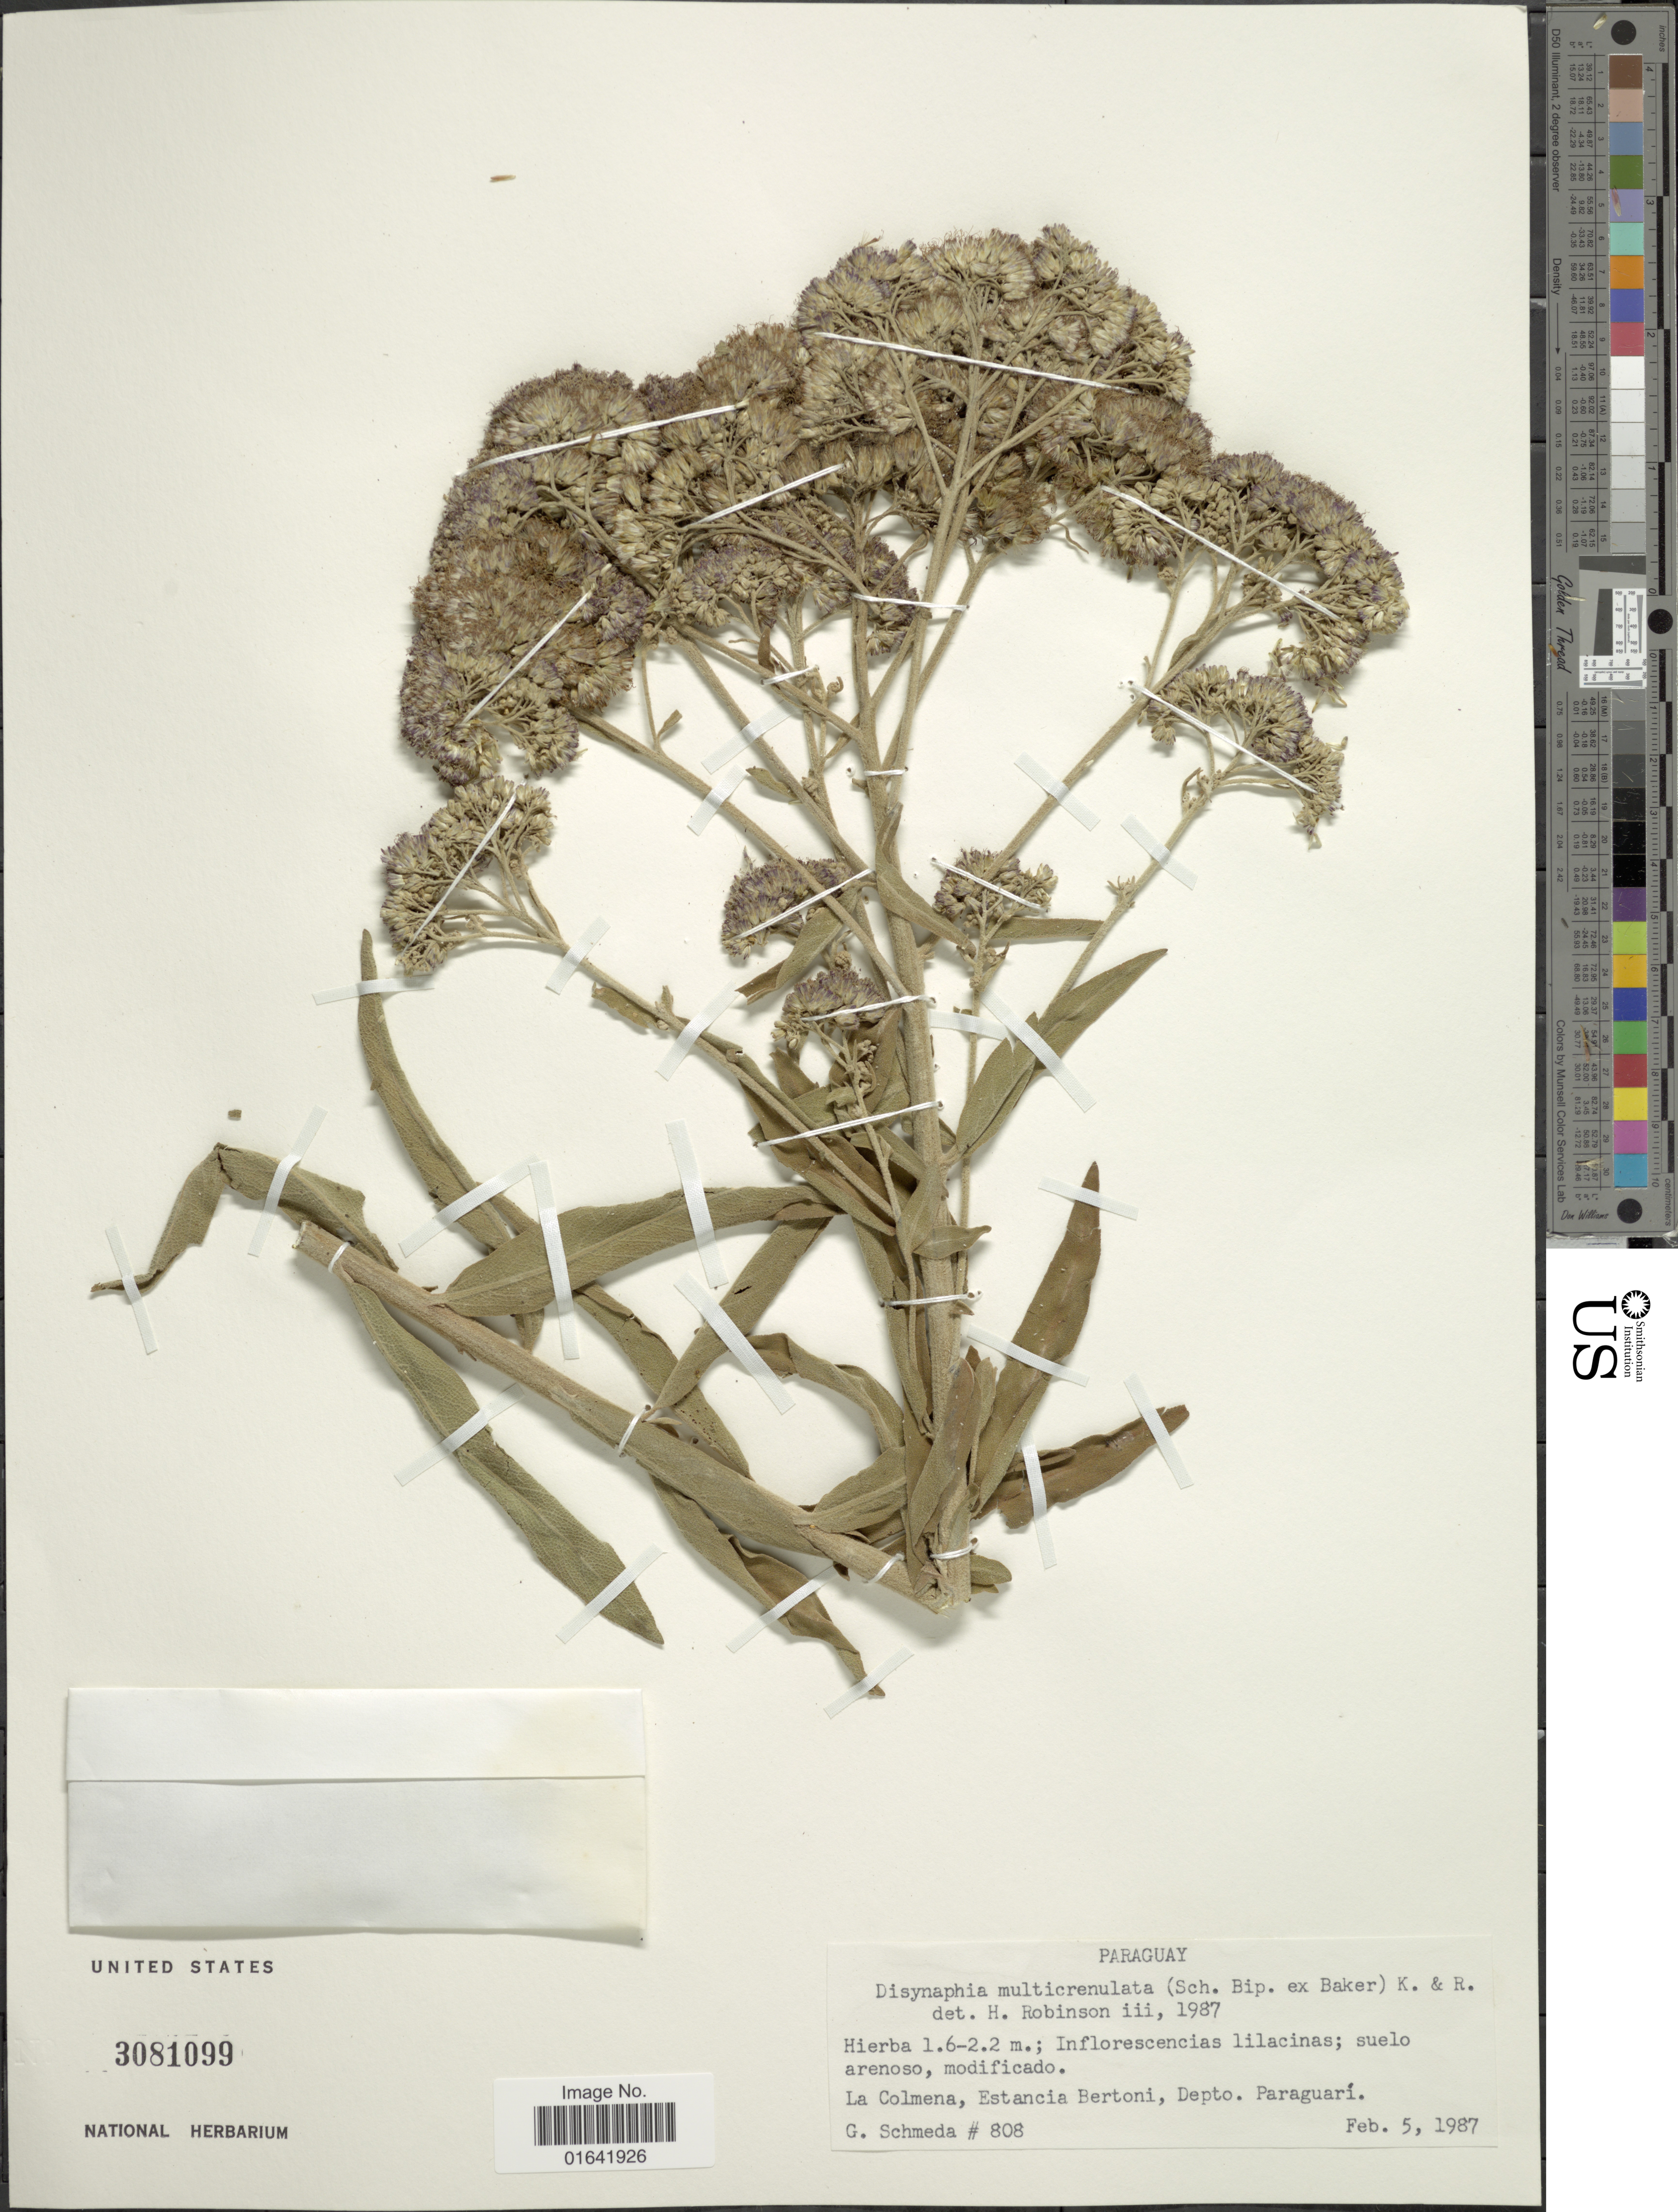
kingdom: Plantae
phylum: Tracheophyta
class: Magnoliopsida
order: Asterales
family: Asteraceae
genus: Disynaphia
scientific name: Disynaphia multicrenulata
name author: (Sch. Bip. ex Baker) R.M. King & H. Rob.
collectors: G. Schmeda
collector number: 808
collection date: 1987-02-05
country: Paraguay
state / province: Paraguari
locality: La Colmena, Estancia Bertoni.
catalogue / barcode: US 3081099